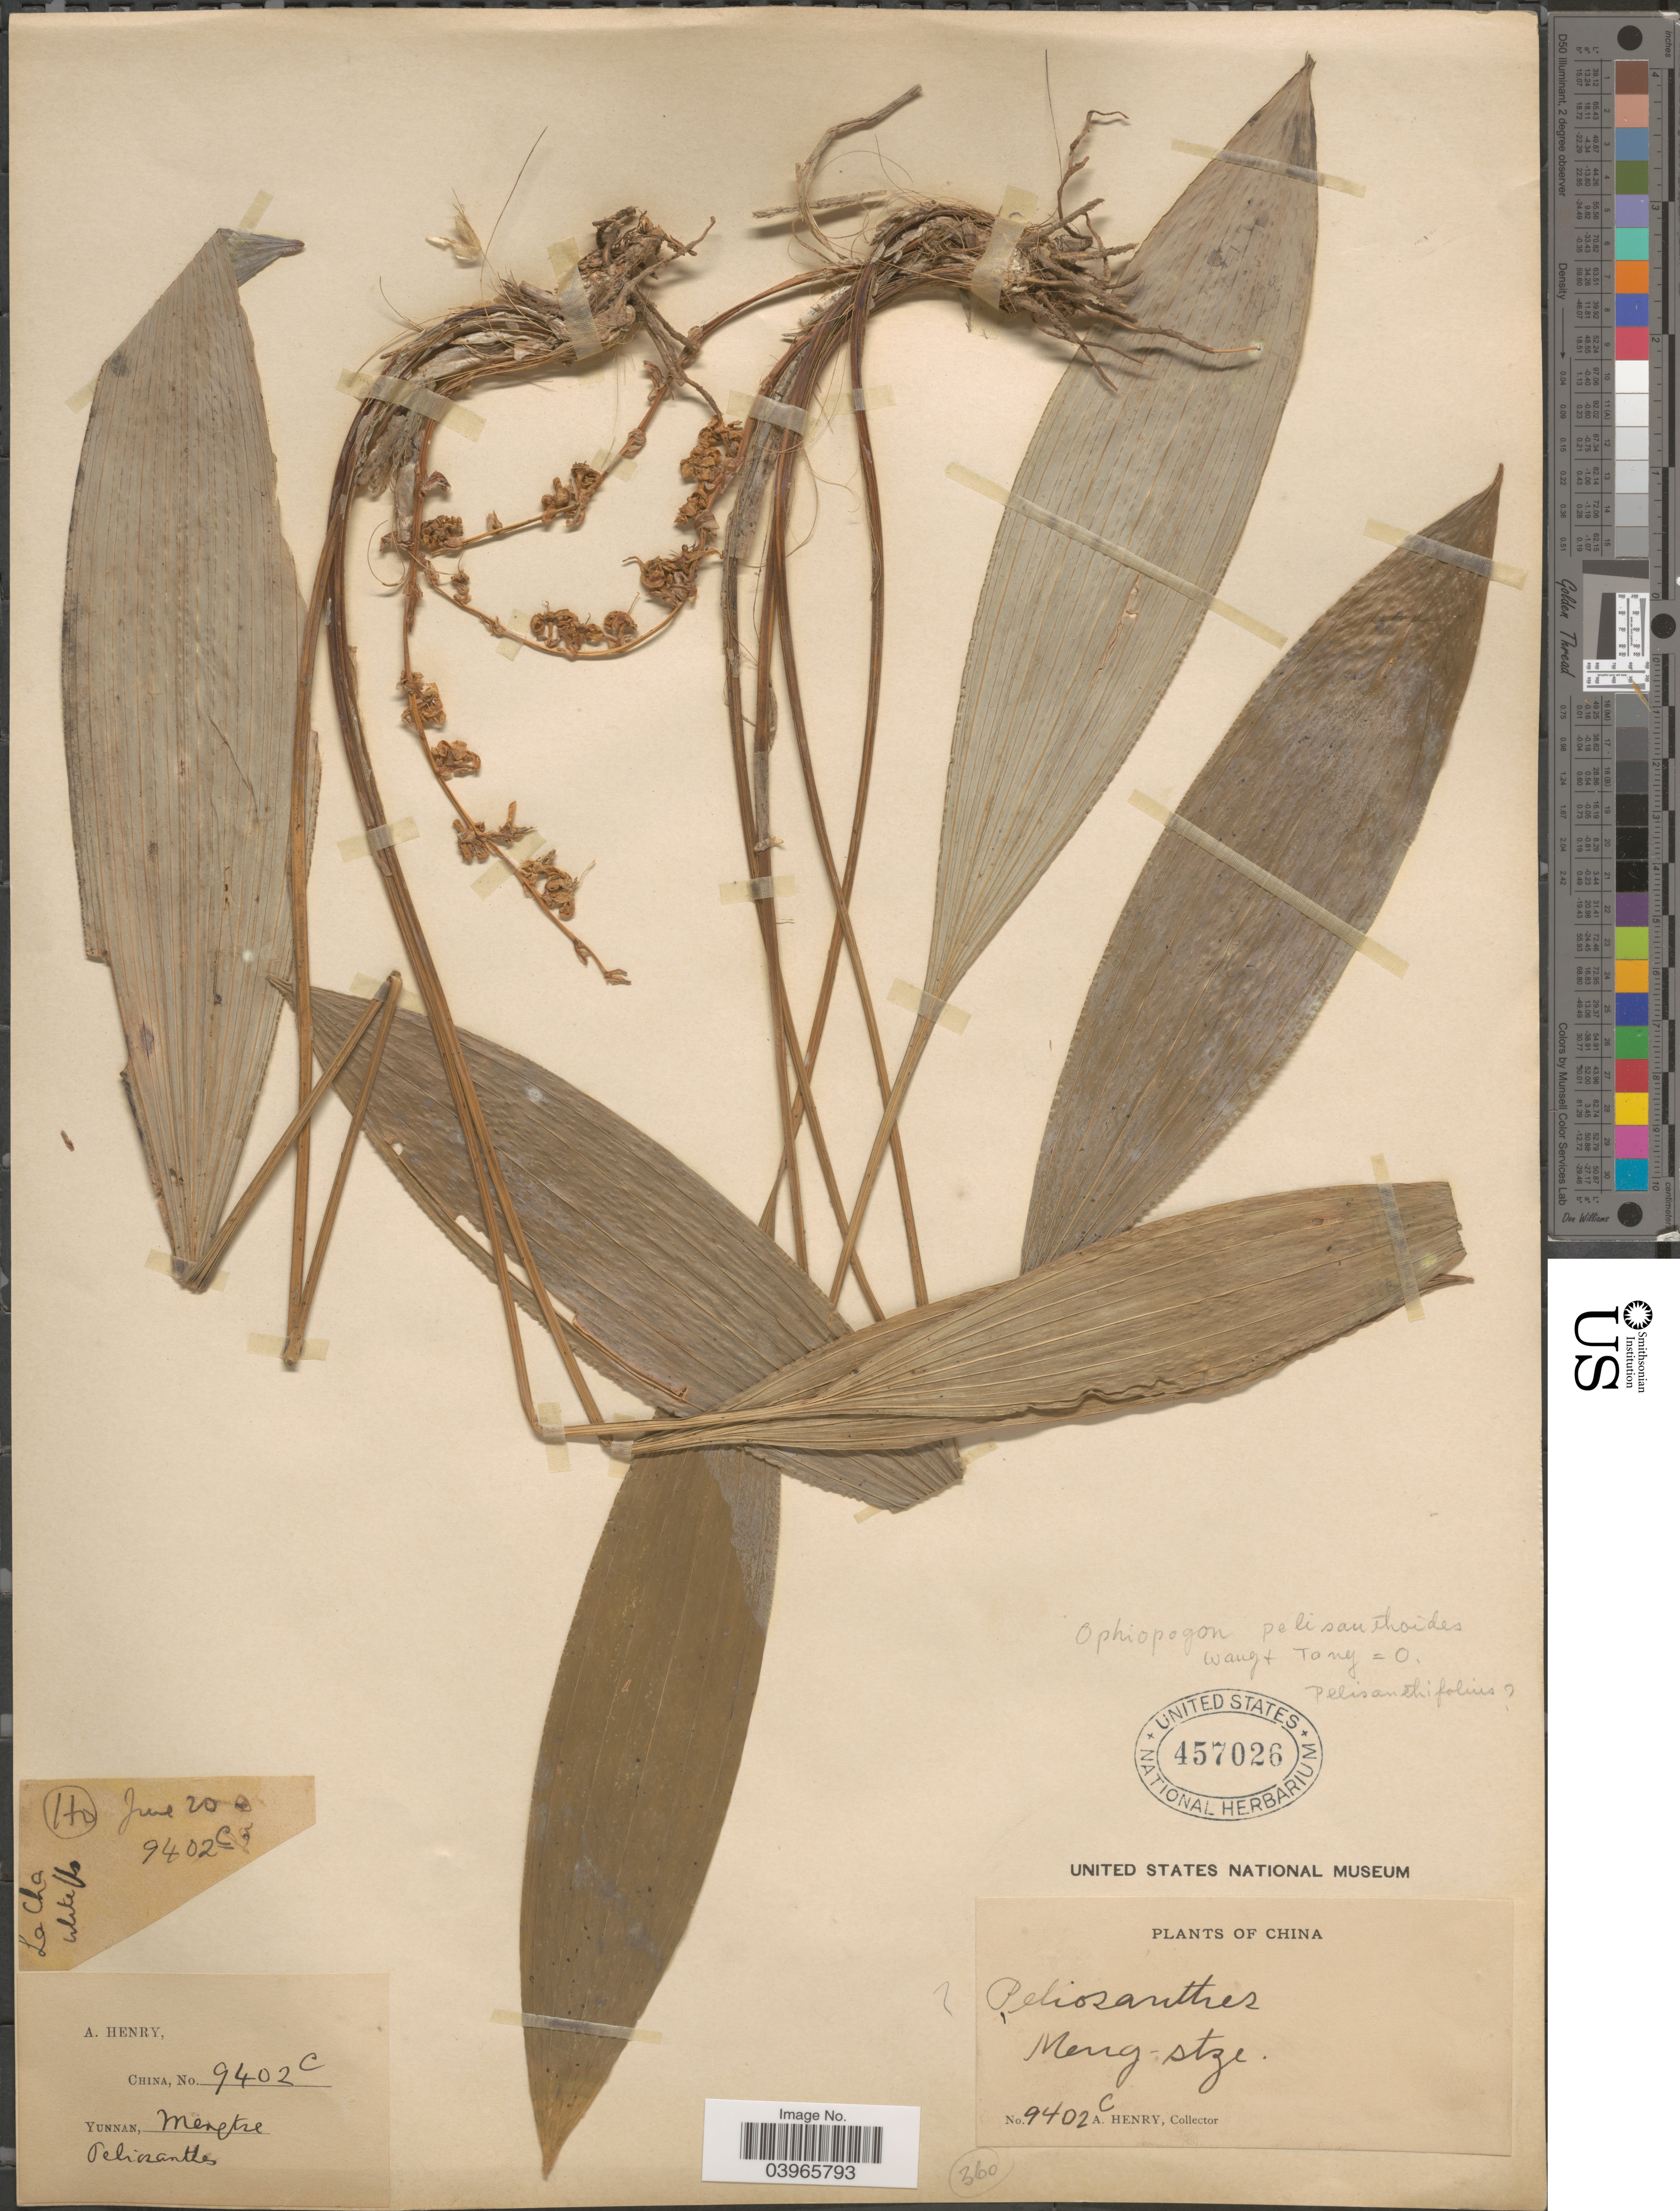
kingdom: Plantae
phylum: Tracheophyta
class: Liliopsida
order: Asparagales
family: Asparagaceae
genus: Ophiopogon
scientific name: Ophiopogon peliosanthoides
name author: F.T. Wang & Tang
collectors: A. Henry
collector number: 9402 C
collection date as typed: Transcribed d/m/y: /6/20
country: China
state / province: Yunnan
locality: Meng-tsze. La Cha.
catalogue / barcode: US 457026